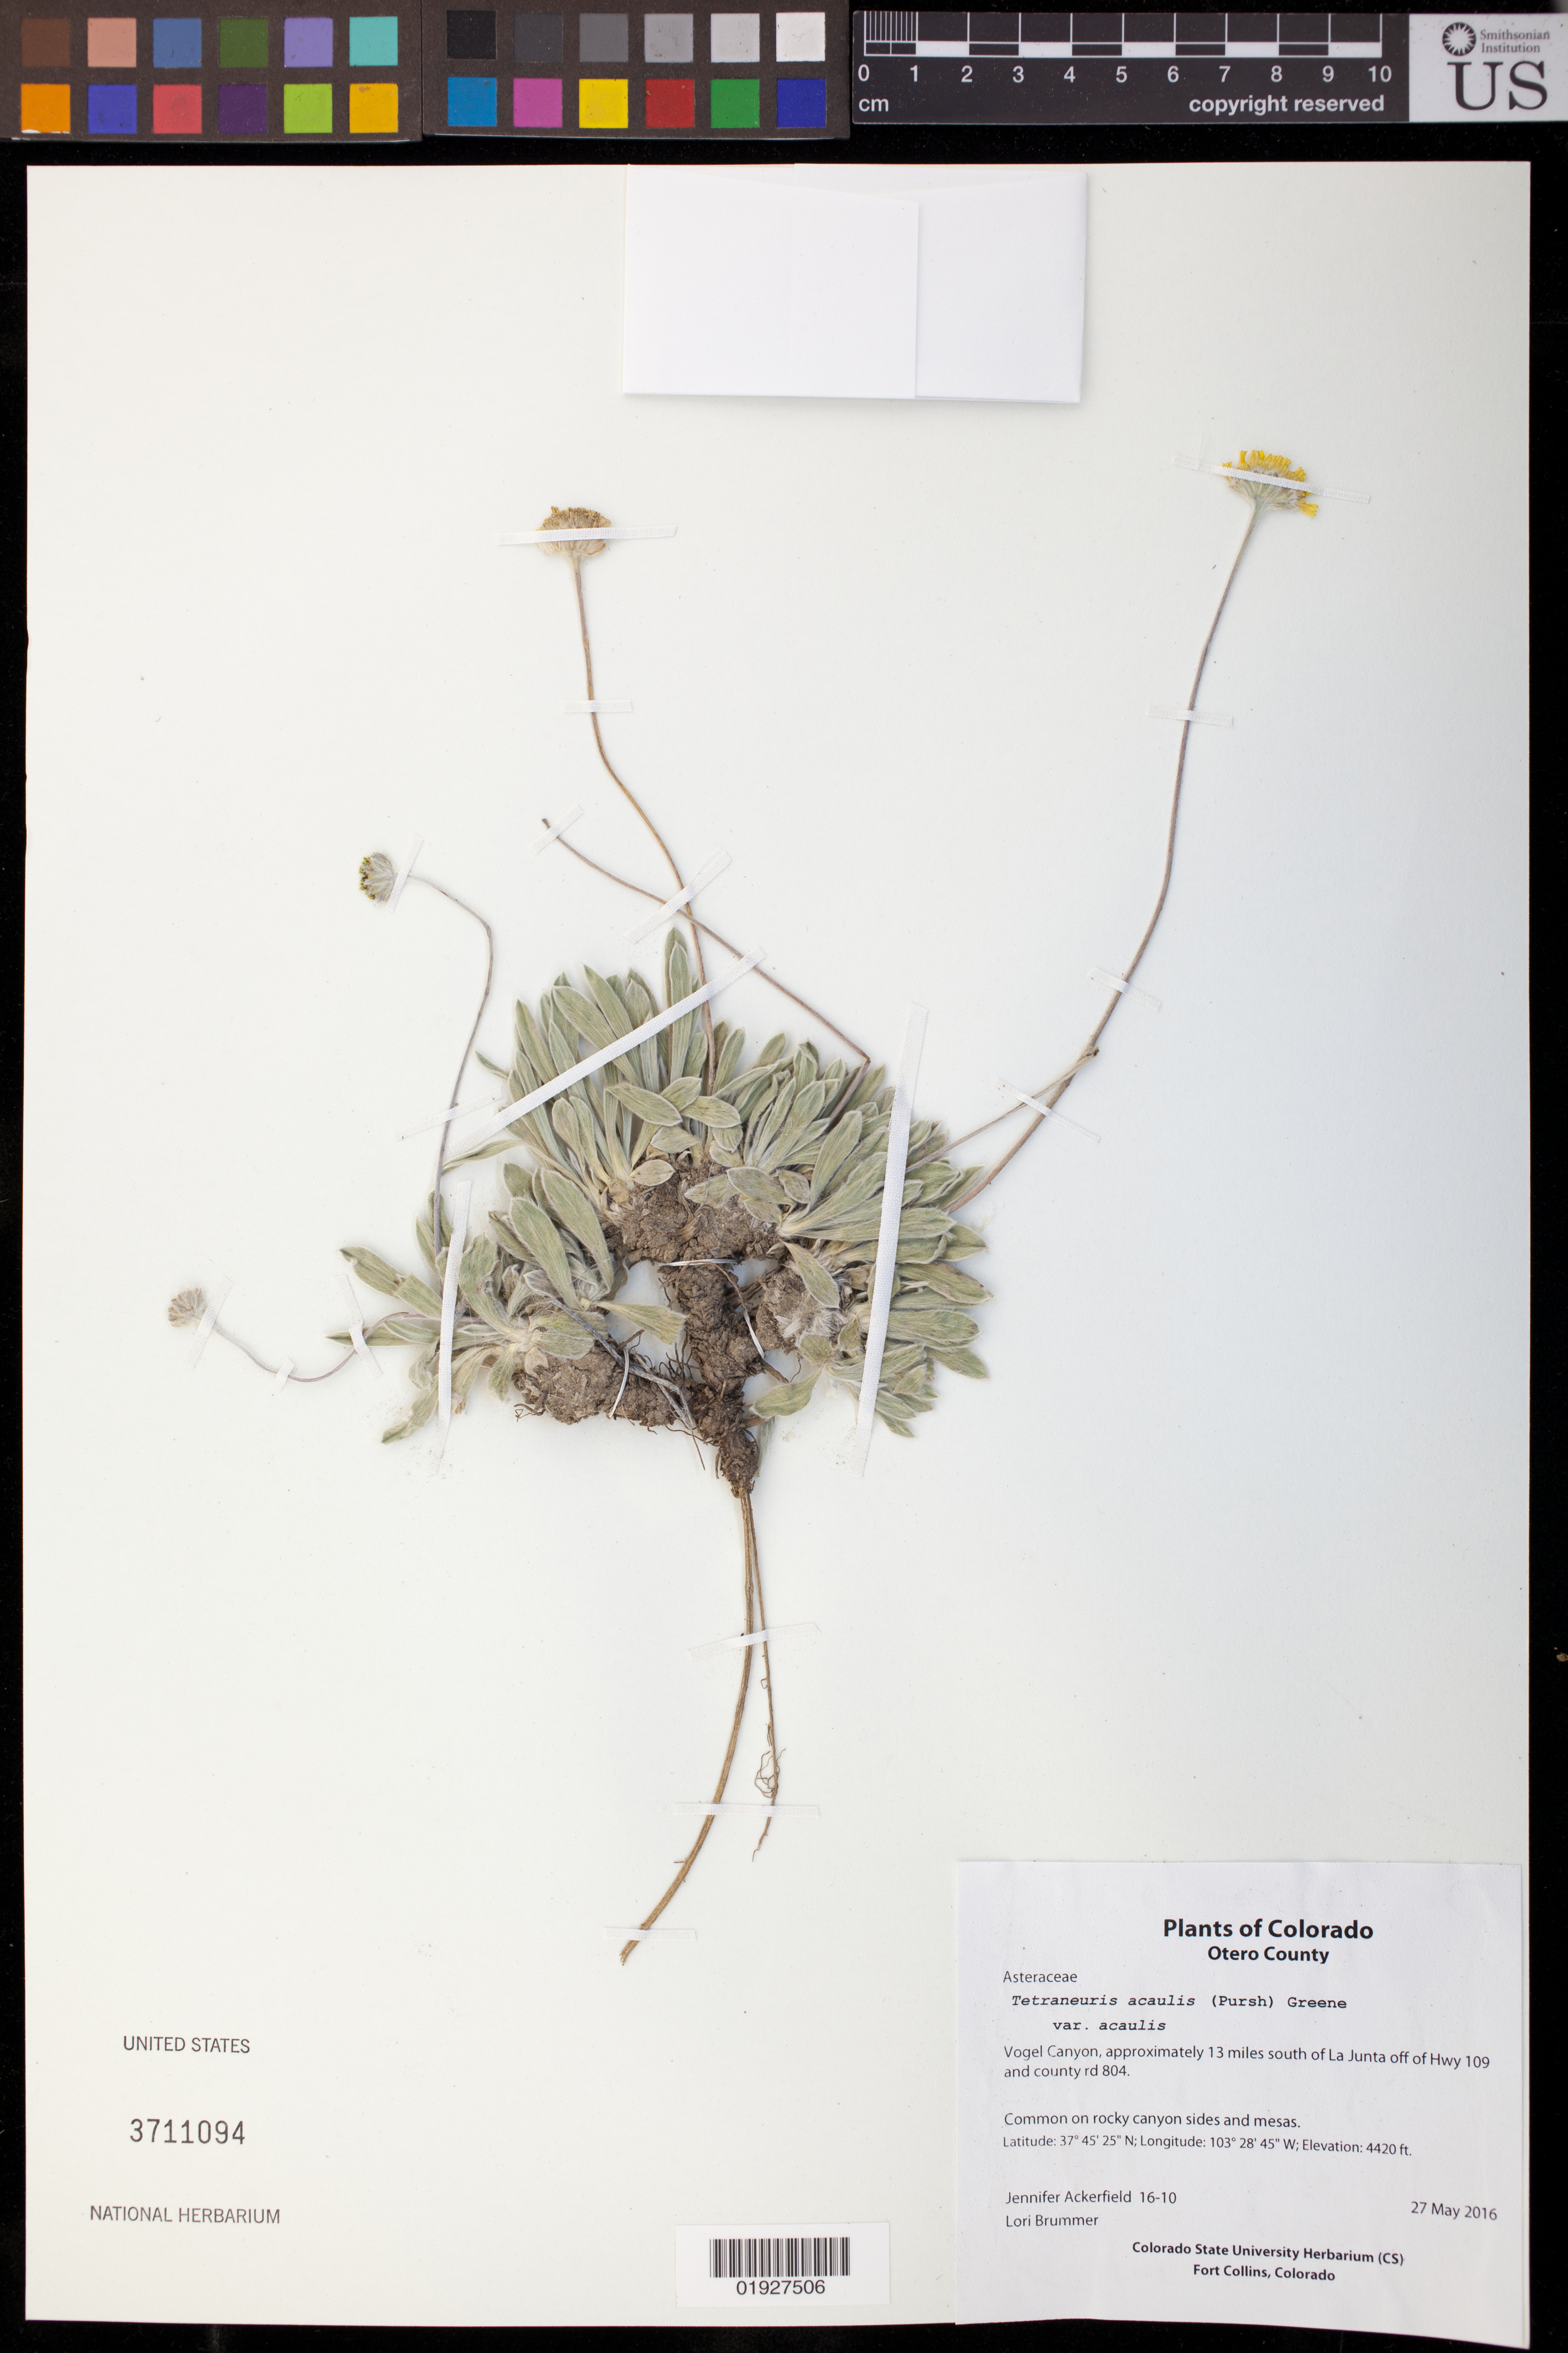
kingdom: Plantae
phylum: Tracheophyta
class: Magnoliopsida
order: Asterales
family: Asteraceae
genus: Tetraneuris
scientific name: Tetraneuris acaulis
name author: (Pursh) Greene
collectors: J. Ackerfield & L. Brummer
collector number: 16-10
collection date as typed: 27 May 2016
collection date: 2016-05-27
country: United States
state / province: Colorado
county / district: Otero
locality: Vogel Canyon, Approx. 13 mi S of La Junta off of Hwy 109 and country rd 804.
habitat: Common on rocky canyon sides and mesas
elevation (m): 1291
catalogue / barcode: US 3711094